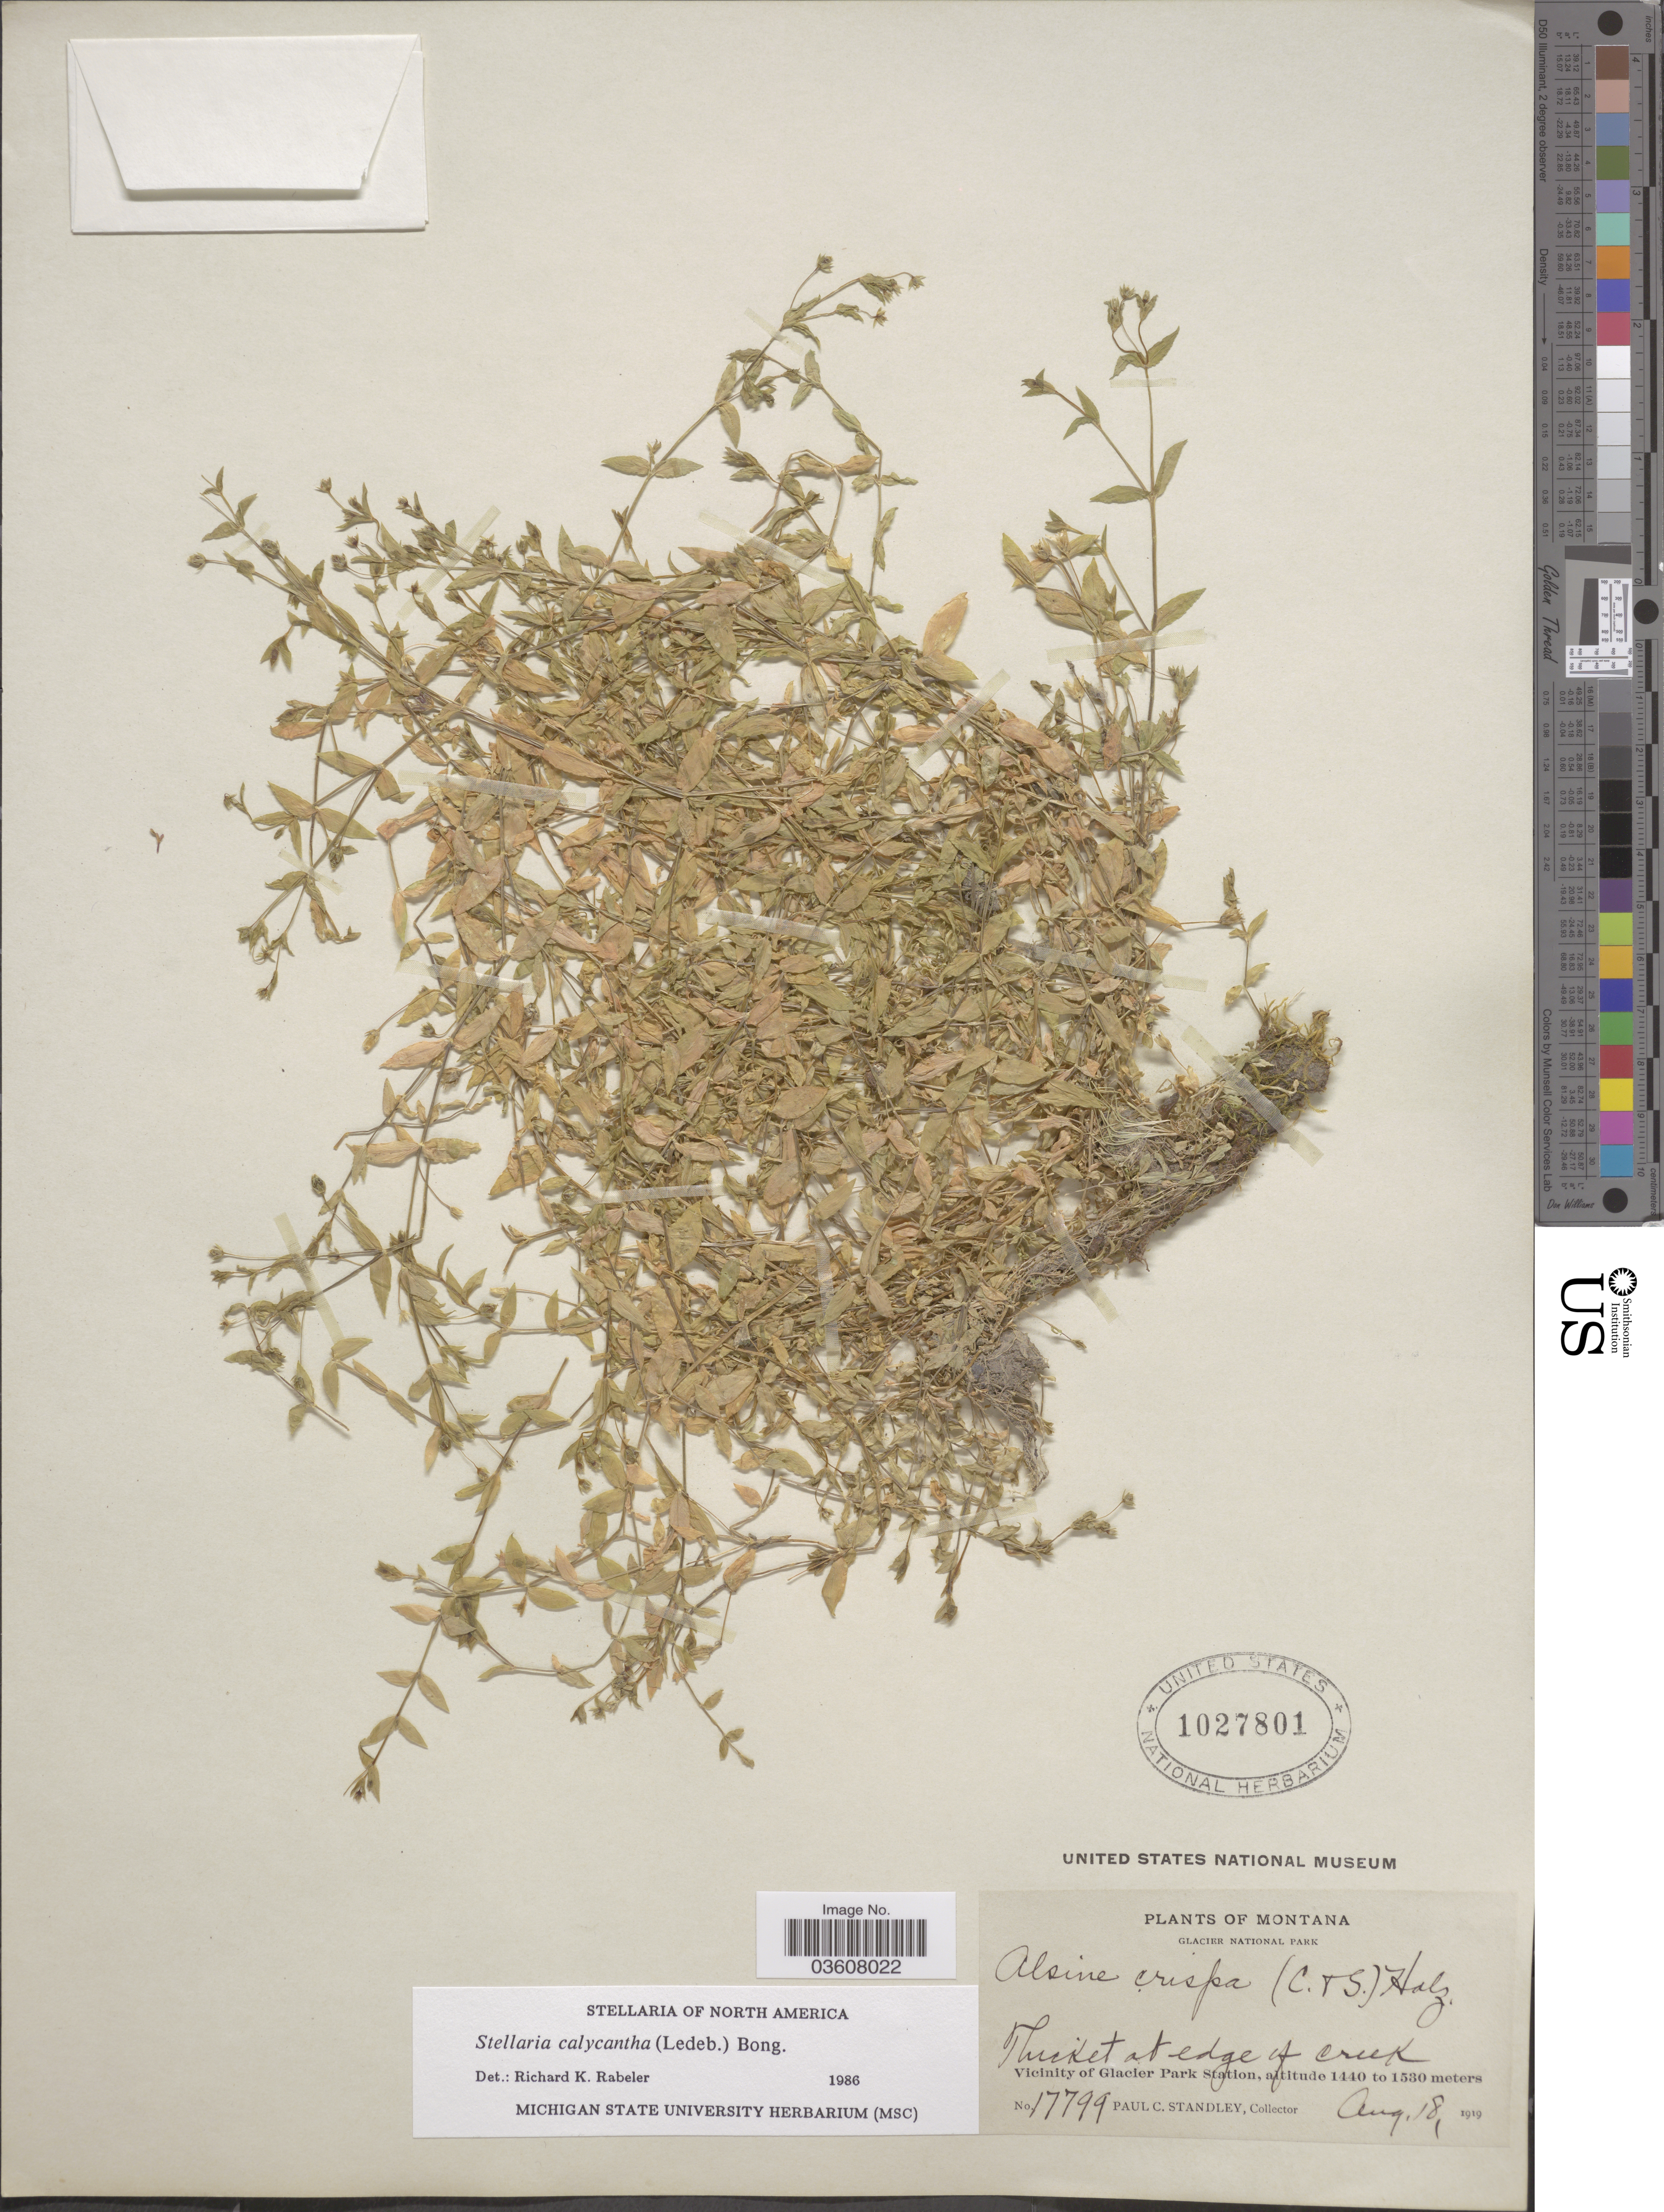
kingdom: Plantae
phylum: Tracheophyta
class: Magnoliopsida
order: Caryophyllales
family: Caryophyllaceae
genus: Stellaria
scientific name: Stellaria calycantha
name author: (Ledeb.) Bong.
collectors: P. C. Standley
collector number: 17799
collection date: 1919-08-18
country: United States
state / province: Montana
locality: Glacier National Park. Thicket at edge of creek. Vicinity of Glacier Park Station.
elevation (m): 1440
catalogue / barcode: US 1027801